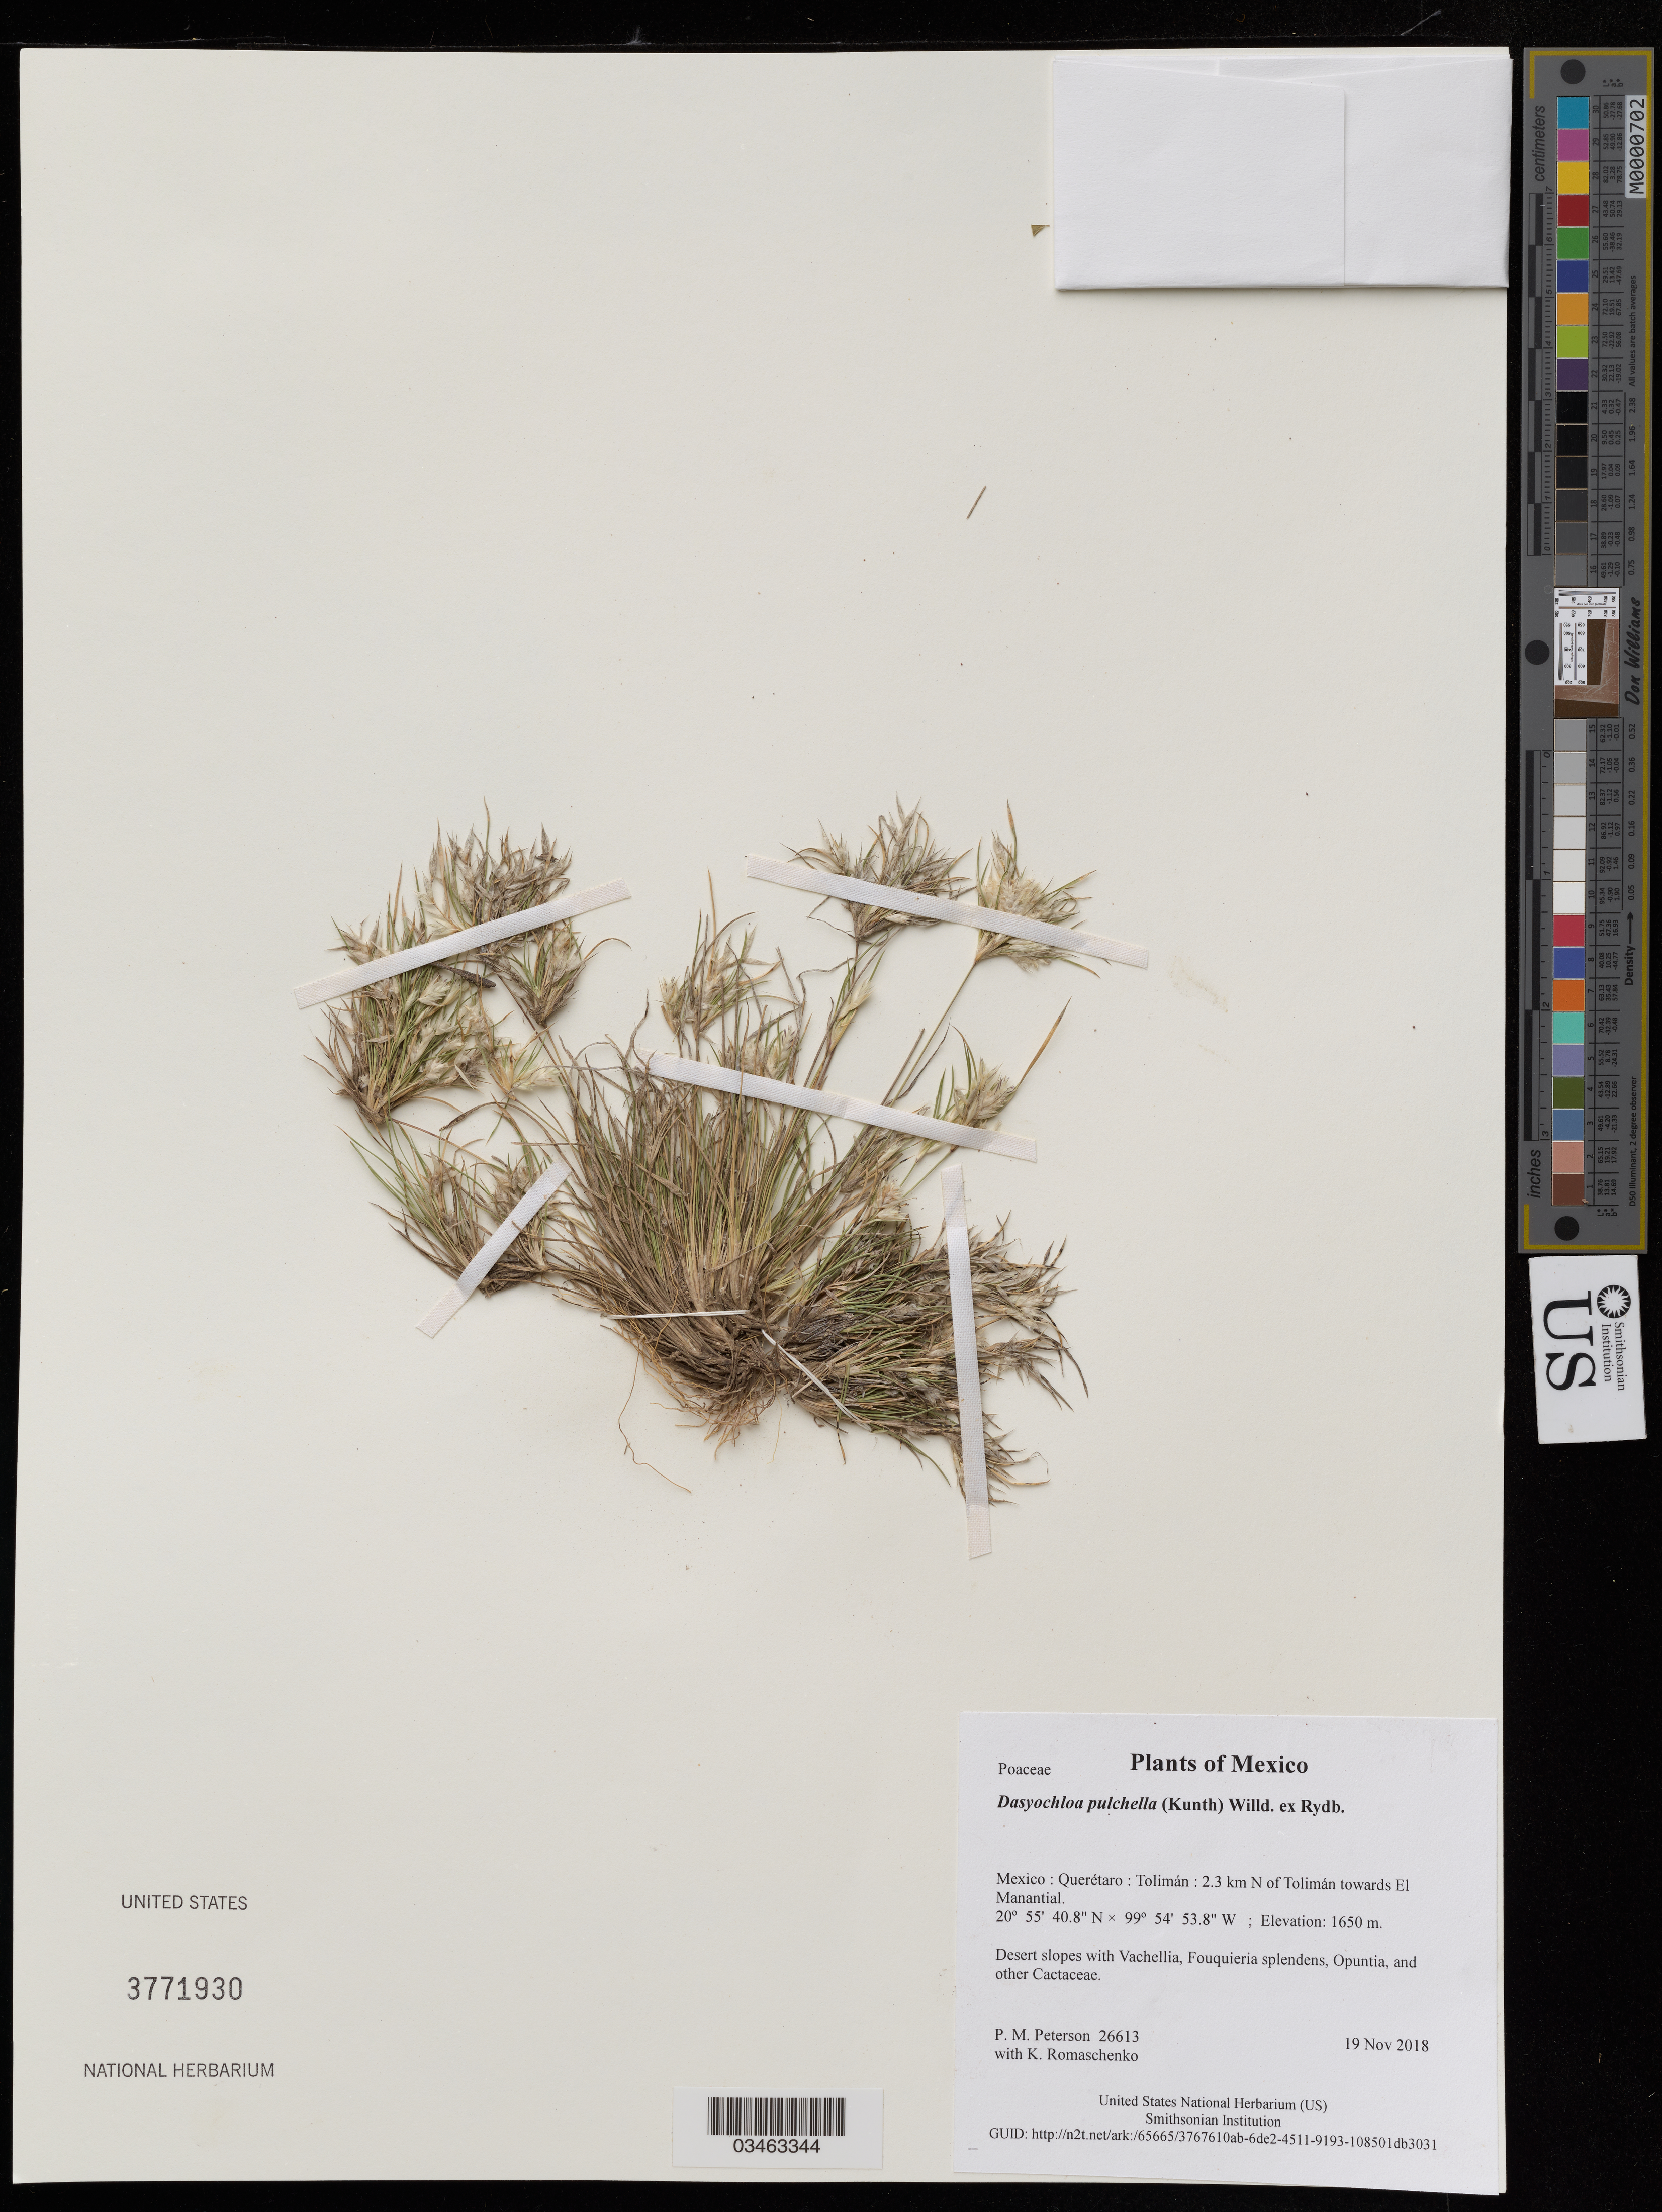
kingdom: Plantae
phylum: Tracheophyta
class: Liliopsida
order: Poales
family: Poaceae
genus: Dasyochloa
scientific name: Dasyochloa pulchella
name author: (Kunth) Willd. ex Rydb.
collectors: P. M. Peterson & K. Romaschenko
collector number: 26613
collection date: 2018-11-19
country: Mexico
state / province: Querétaro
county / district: Tolimán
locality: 2.3 km N of Tolimán towards El Manantial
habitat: Desert slopes with Vachellia, Fouquieria splendens, Opuntia, and other Cactaceae.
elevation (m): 1650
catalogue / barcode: US 3771930